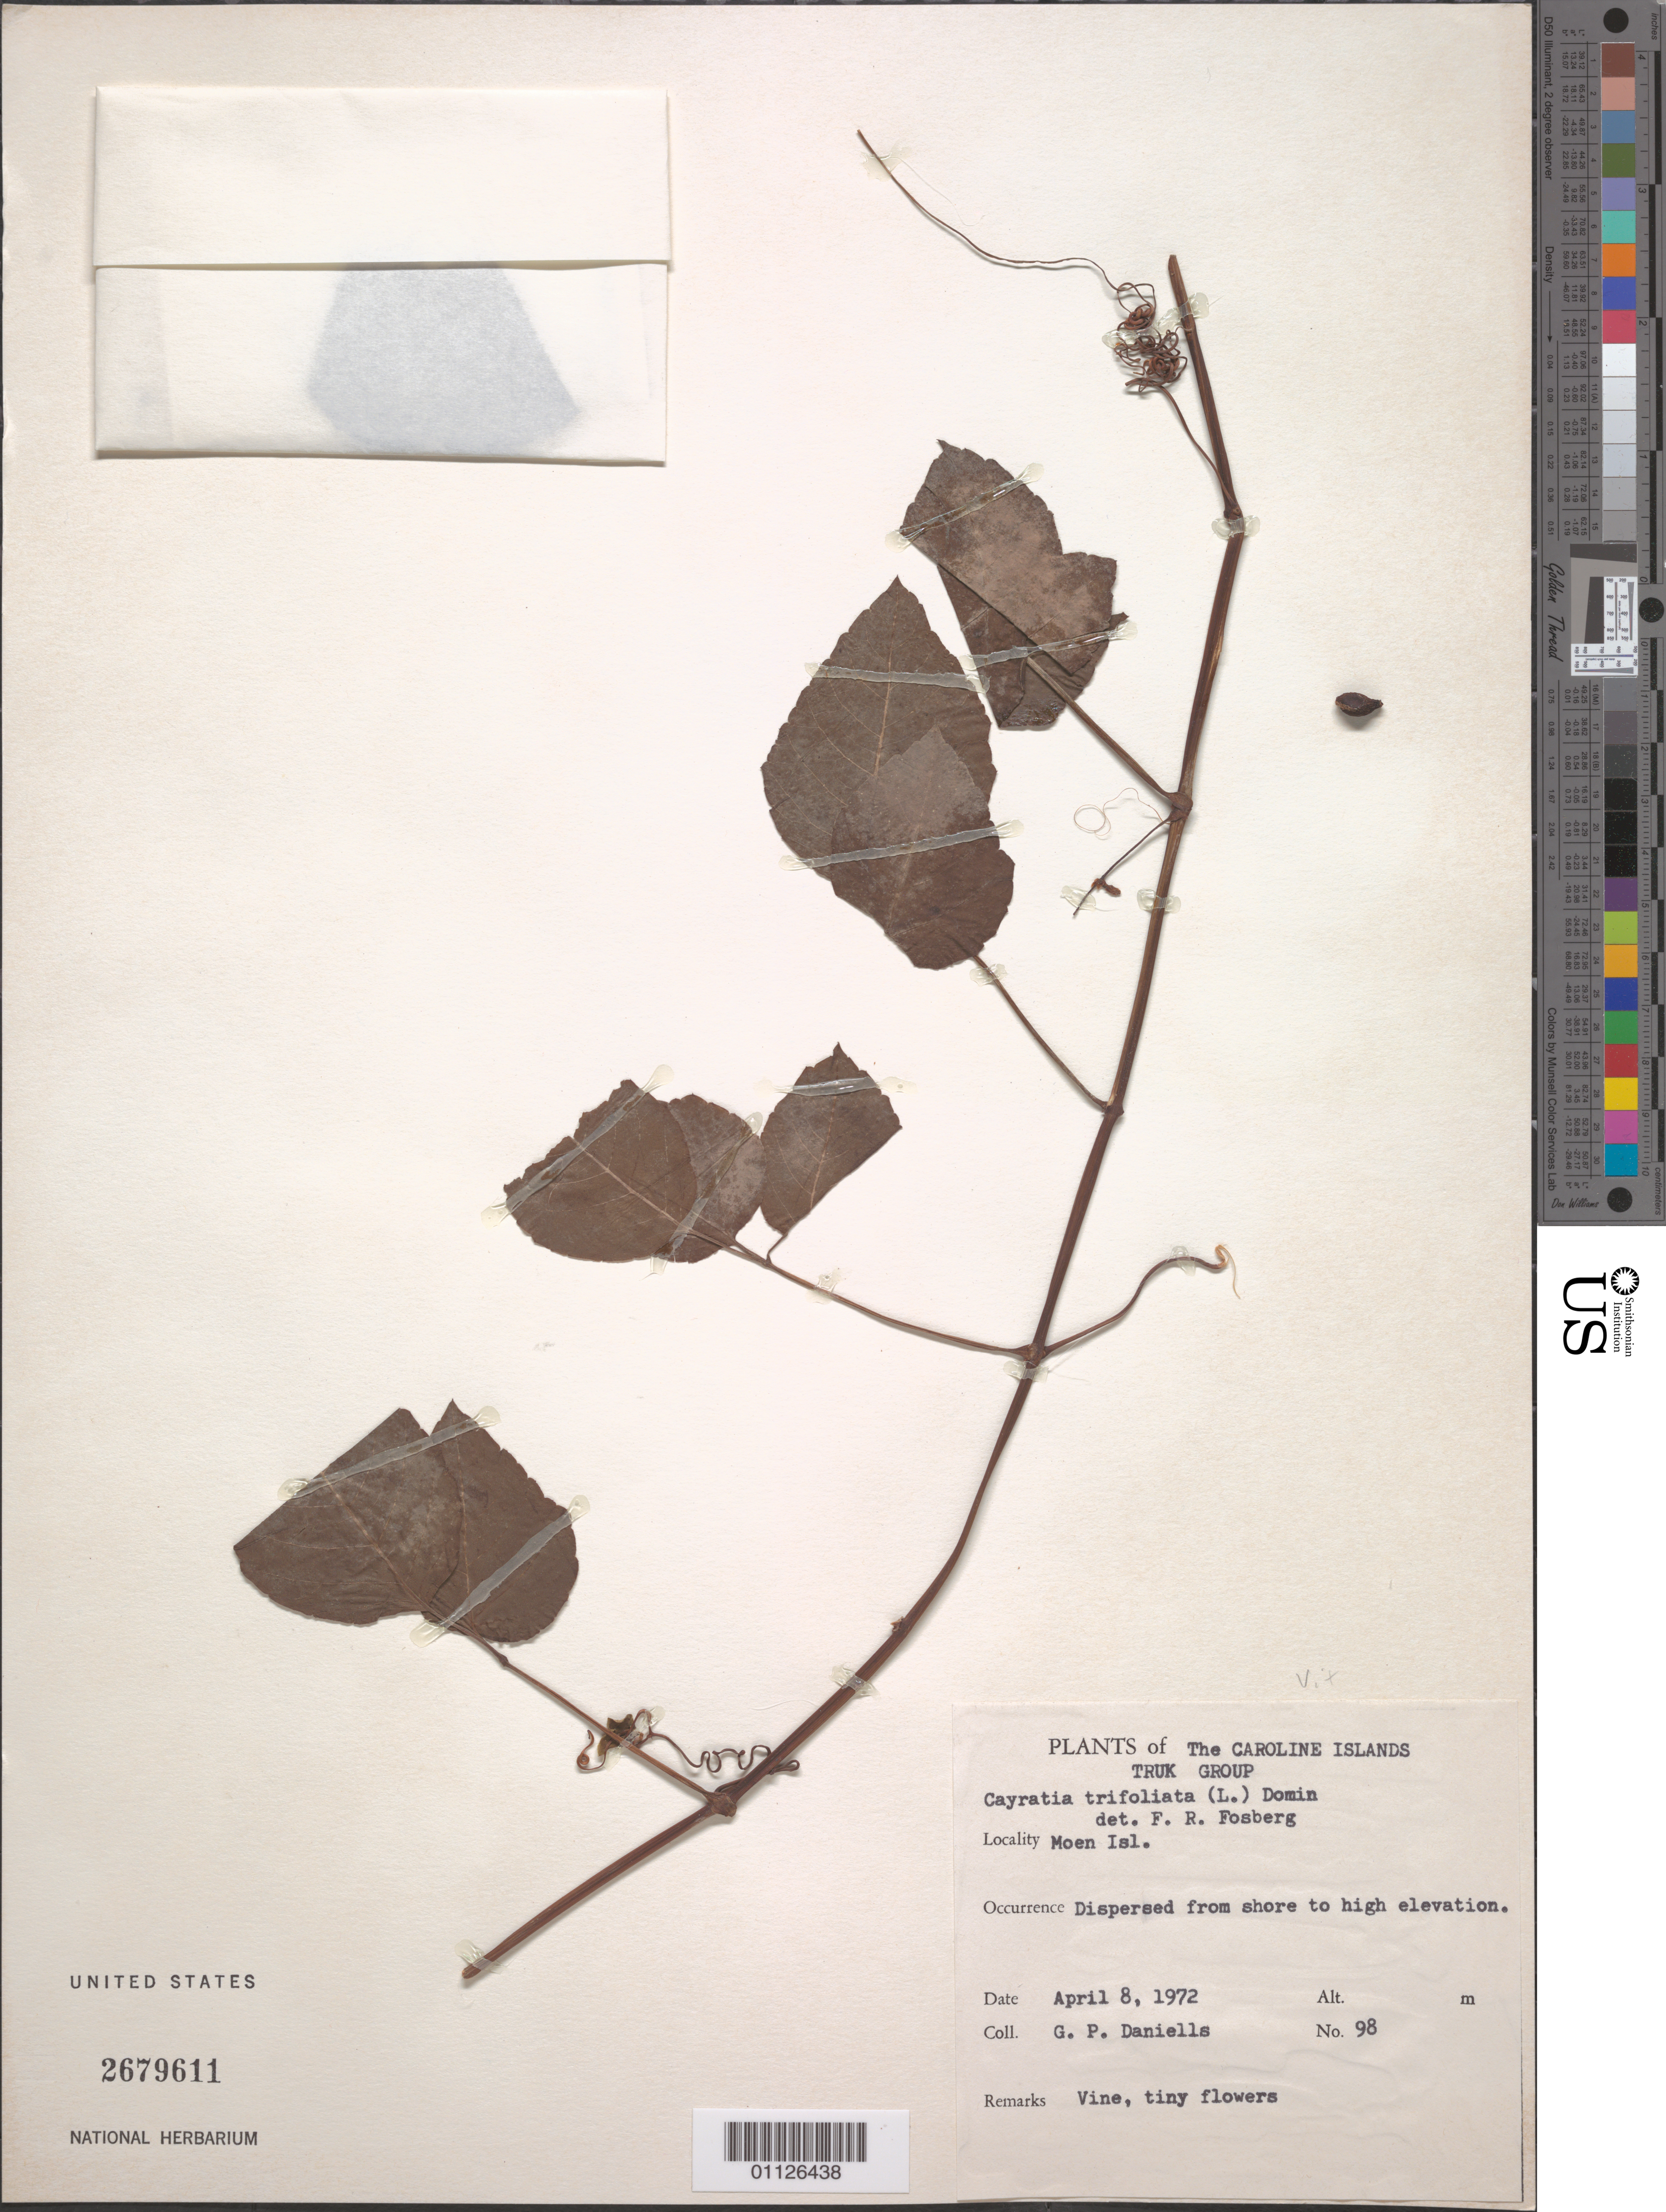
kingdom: Plantae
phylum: Tracheophyta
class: Magnoliopsida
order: Vitales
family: Vitaceae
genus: Causonis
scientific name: Causonis trifolia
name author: (L.) Mabb. & J. Wen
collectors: G. Daniells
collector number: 98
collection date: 1972-04-08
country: Micronesia, Federated States of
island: Moen [Wono]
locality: Caroline Islands, Moen Isl.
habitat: Dispersed from shore to high elevation. Vine.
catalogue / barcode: US 2679611